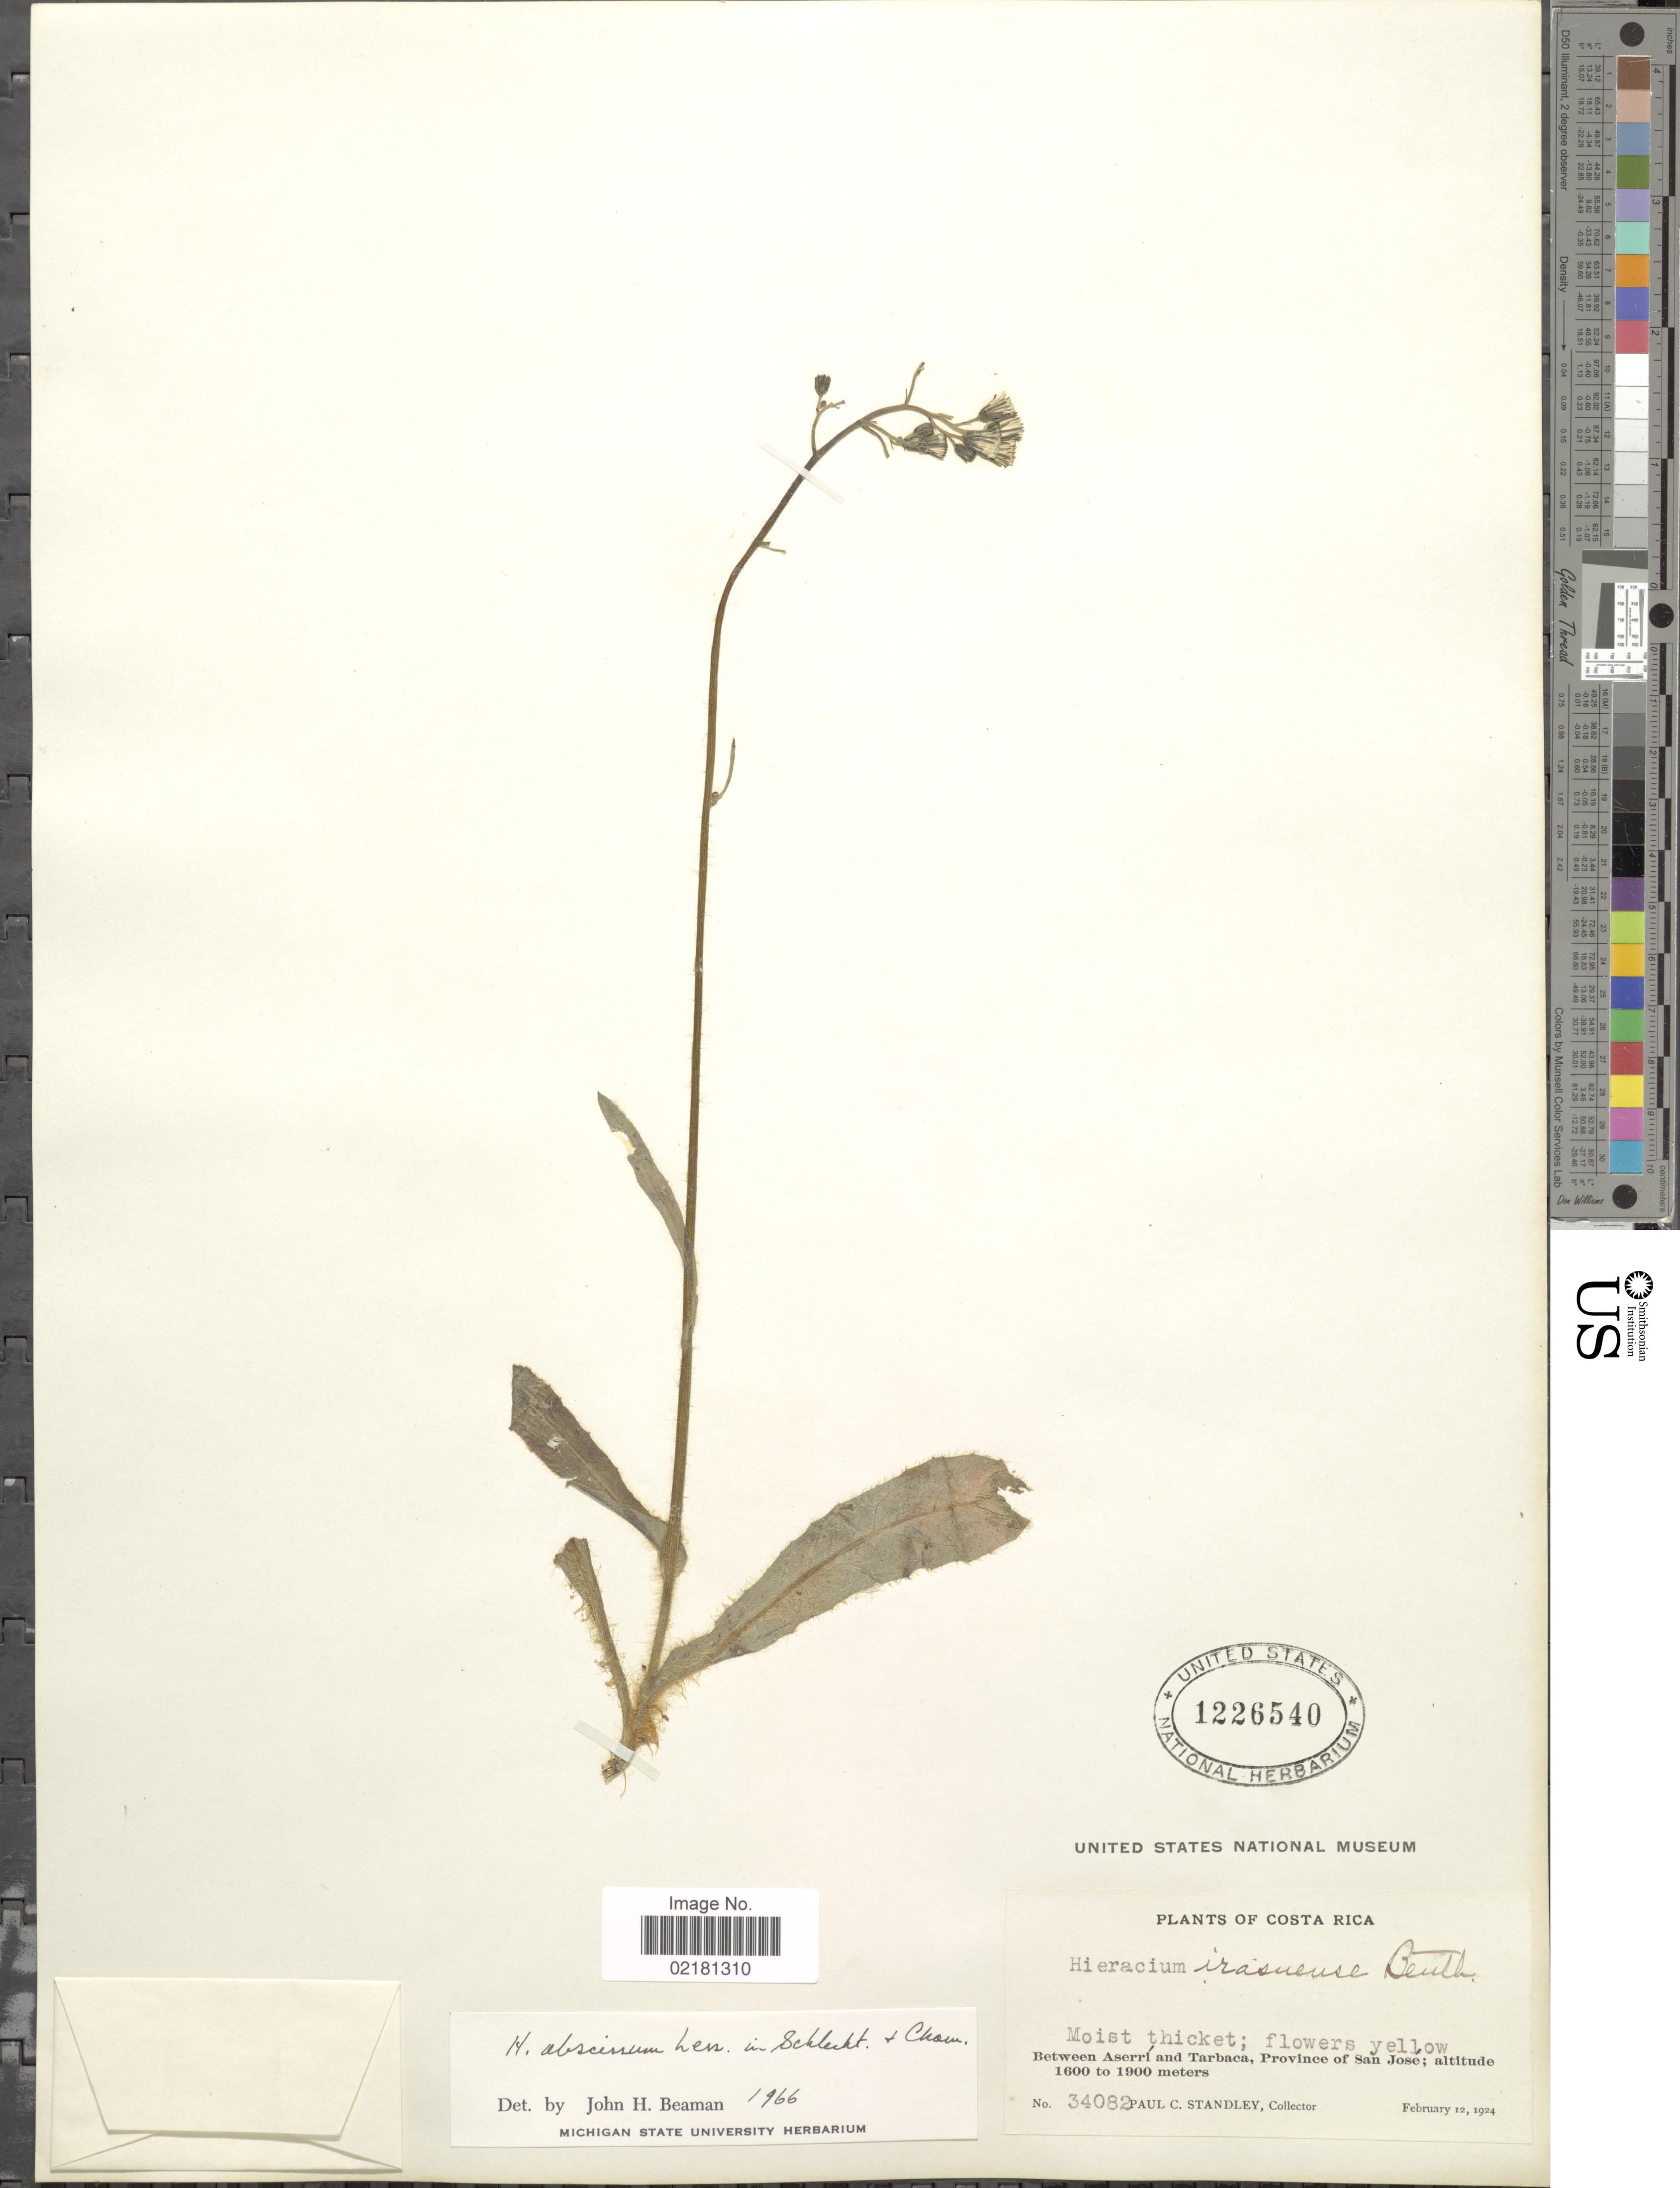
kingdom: Plantae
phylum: Tracheophyta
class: Magnoliopsida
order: Asterales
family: Asteraceae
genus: Hieracium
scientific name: Hieracium abscissum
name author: Less.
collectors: P. C. Standley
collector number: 34082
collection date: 1924-02-12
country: Costa Rica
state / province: San José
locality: Between Aserri and Tarbaca.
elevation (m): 1600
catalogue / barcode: US 1226540